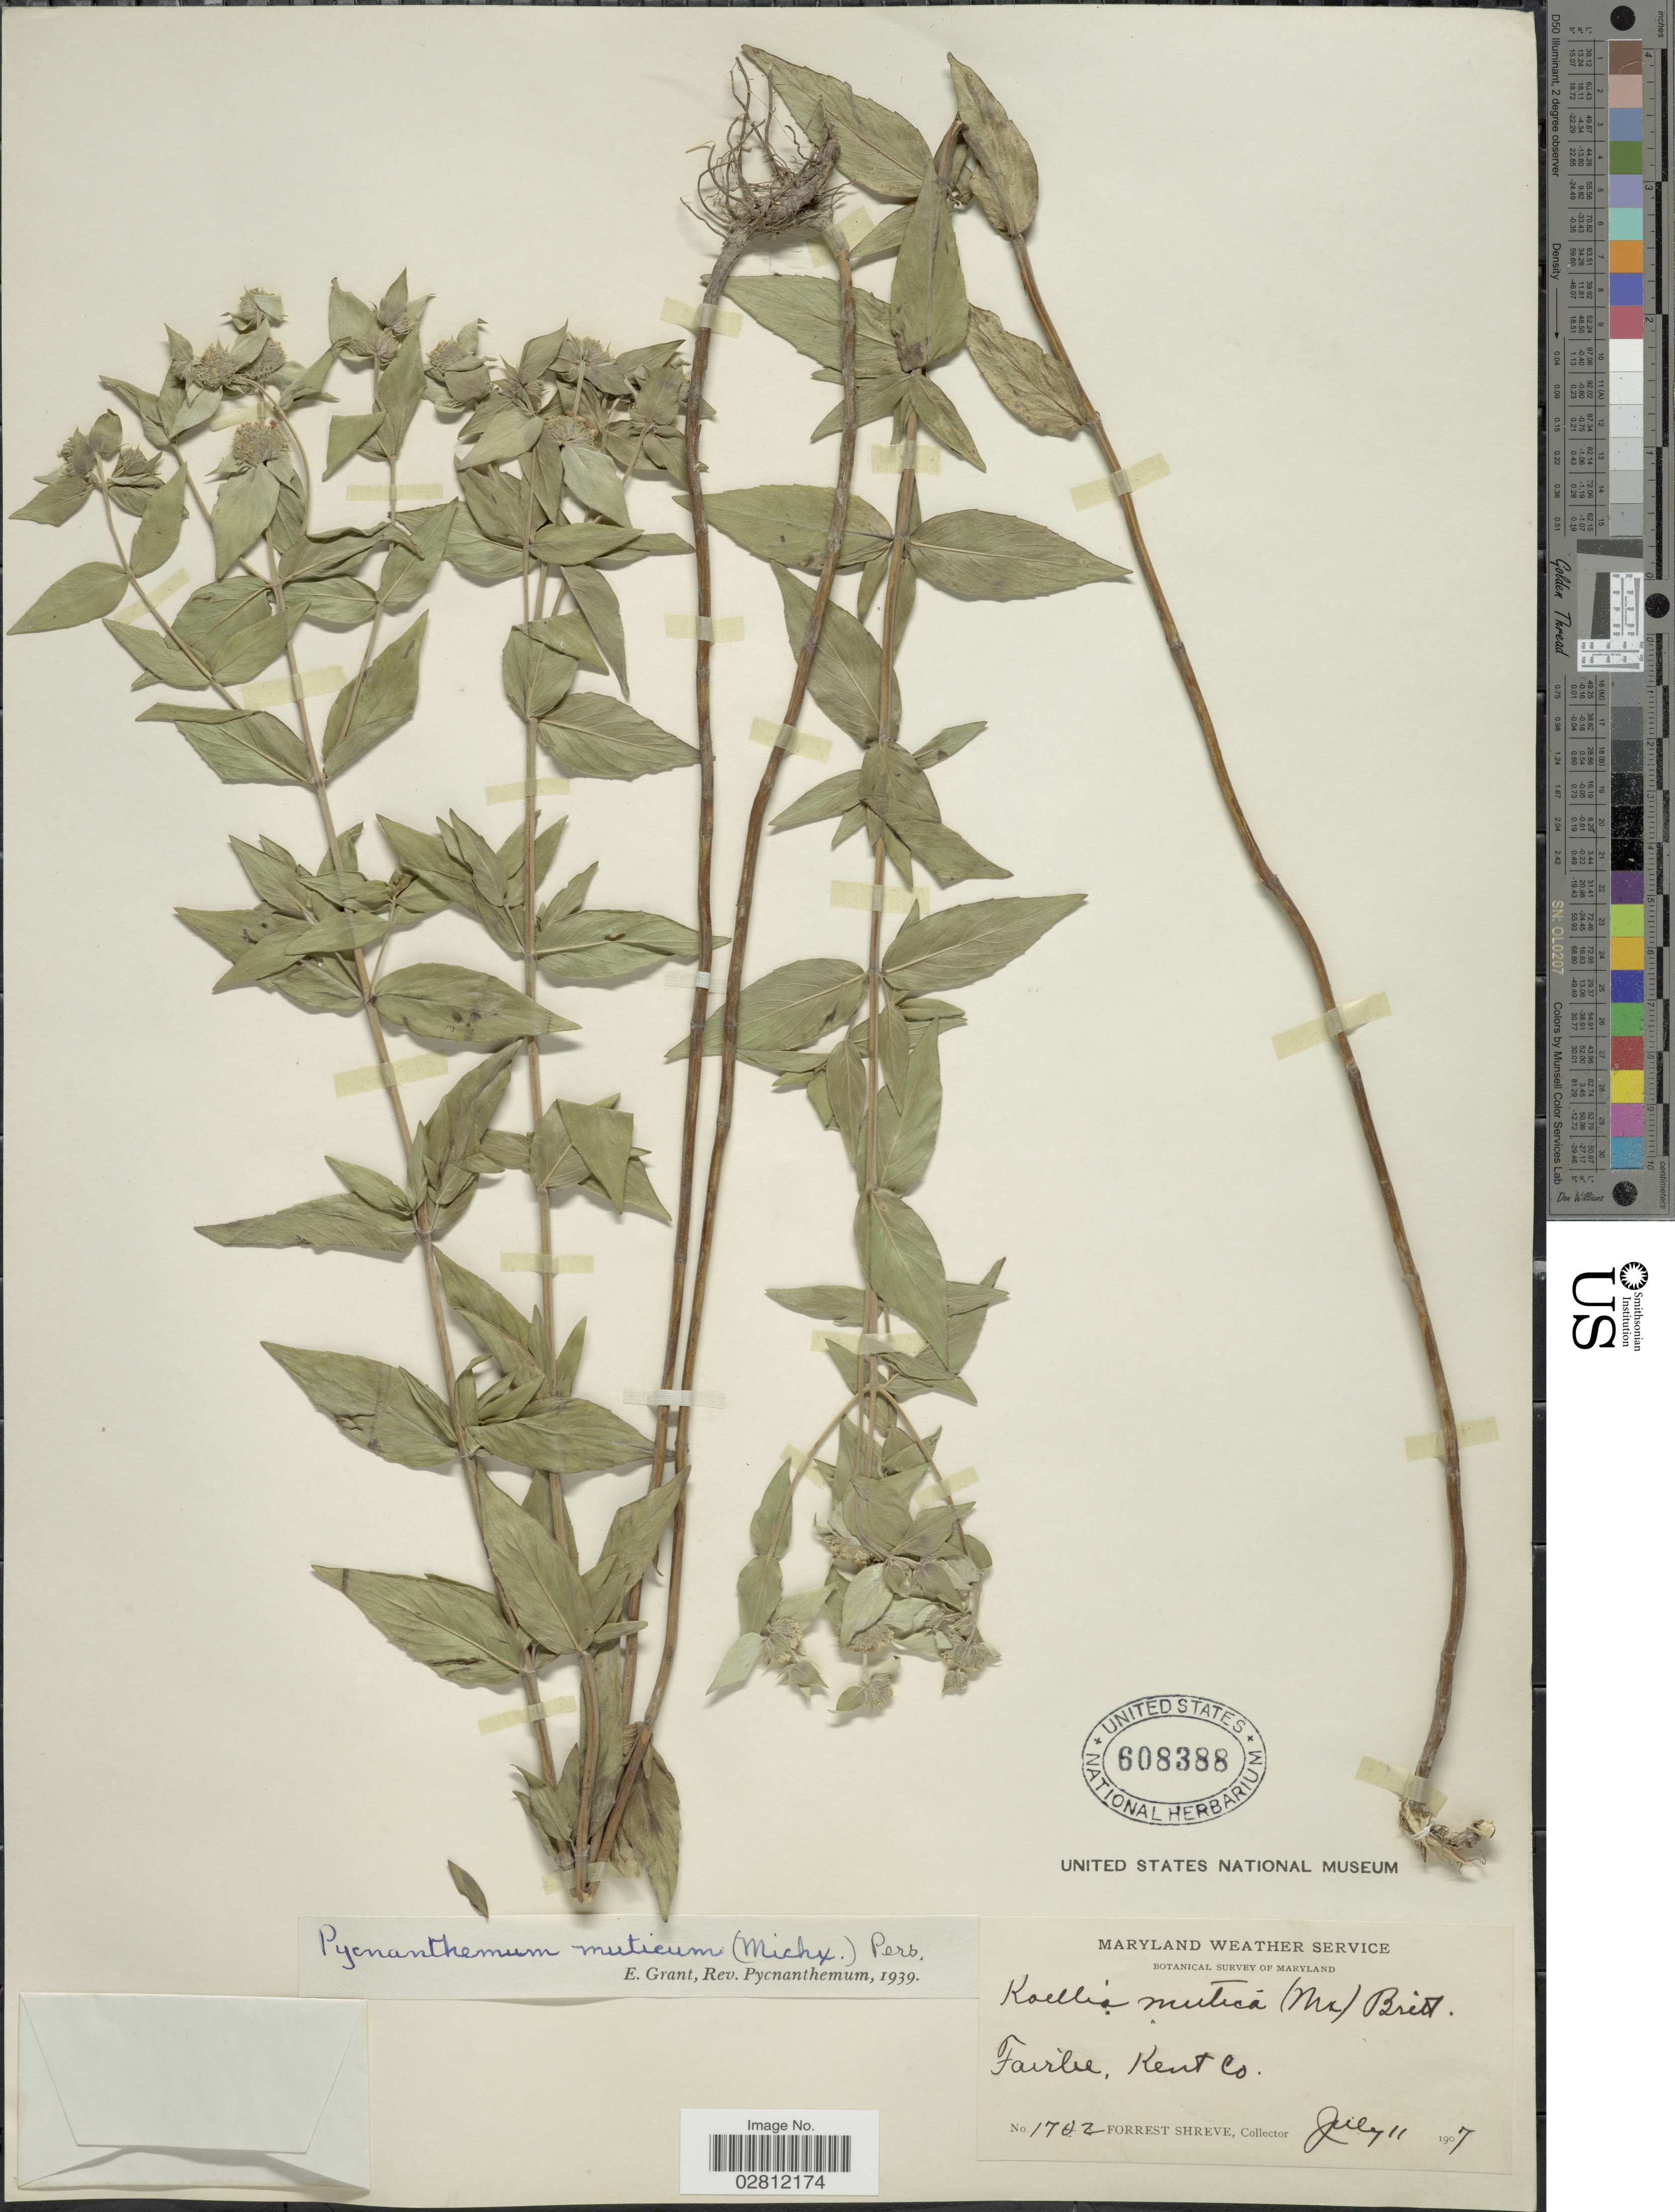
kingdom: Plantae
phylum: Tracheophyta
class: Magnoliopsida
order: Lamiales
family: Lamiaceae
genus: Pycnanthemum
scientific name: Pycnanthemum muticum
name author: (Michx.) Pers.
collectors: F. Shreve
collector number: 1702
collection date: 1907-07-11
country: United States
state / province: Maryland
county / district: Kent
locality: Fairbe, Kent Co.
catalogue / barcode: US 608388